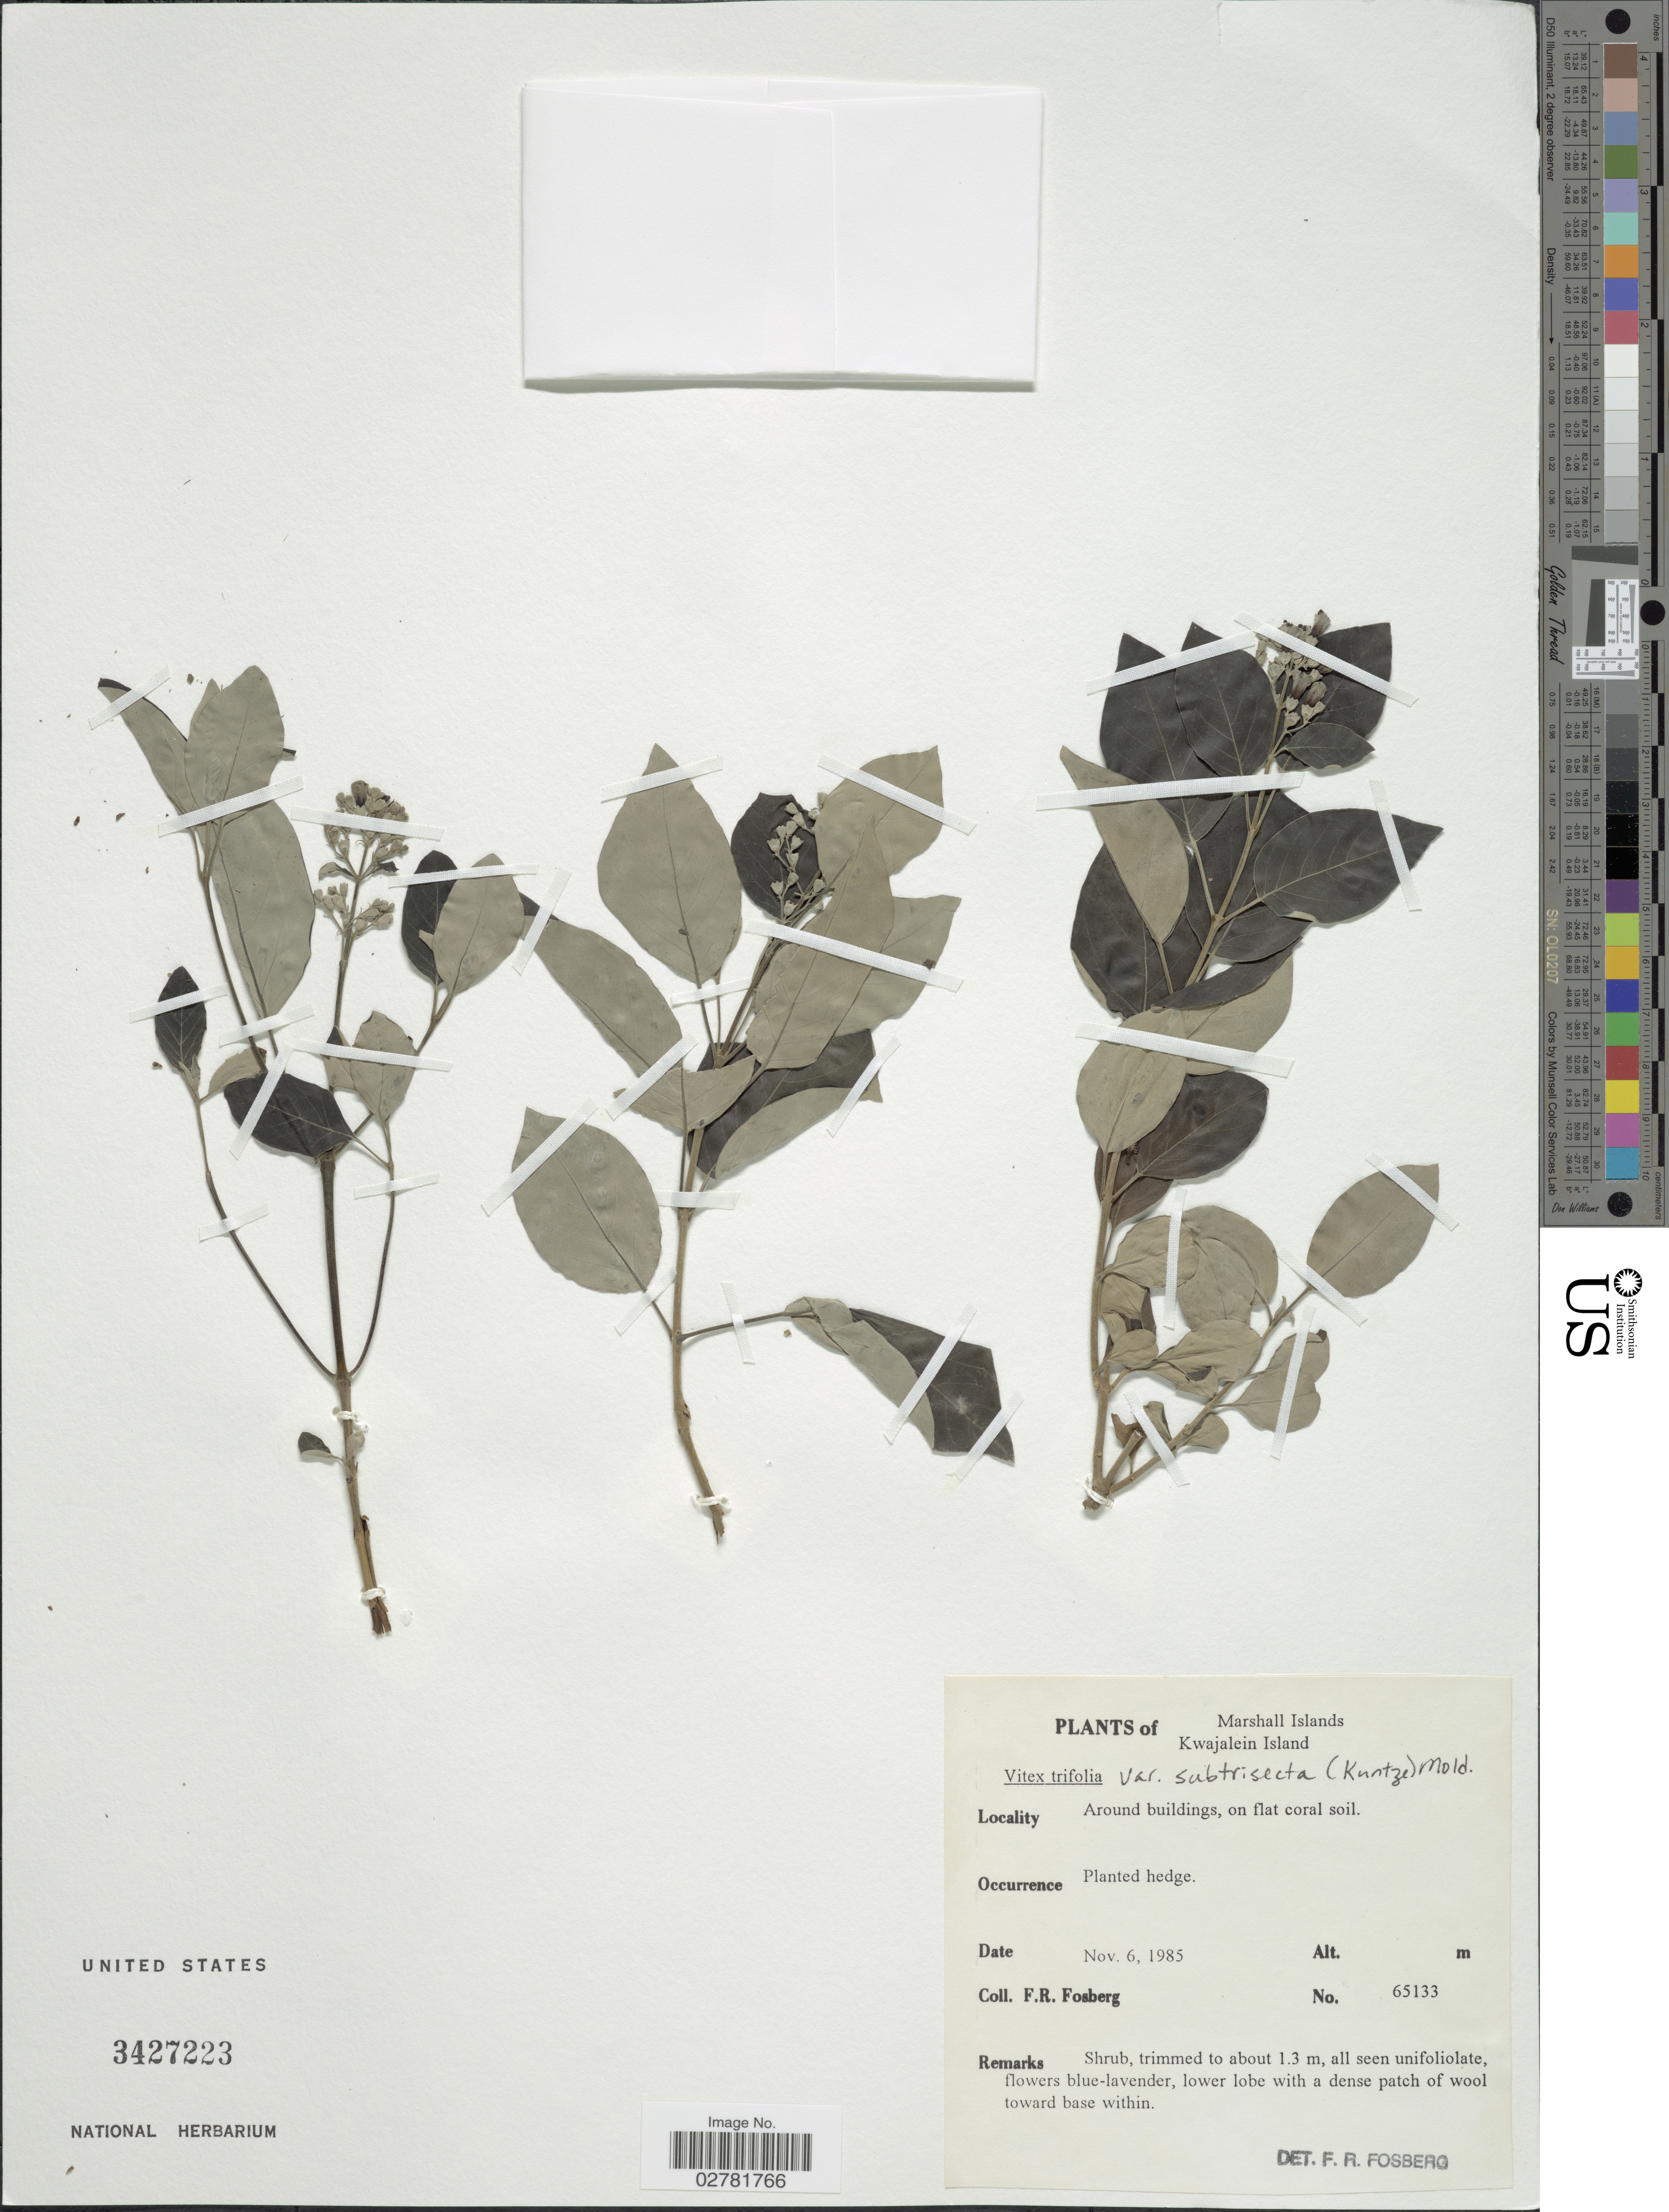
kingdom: Plantae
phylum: Tracheophyta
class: Magnoliopsida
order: Lamiales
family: Lamiaceae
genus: Vitex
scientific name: Vitex trifolia var. trifolia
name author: L.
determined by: Wagner, W. L., (BOT), Smithsonian Institution - National Museum of Natural History (UNITED STATES)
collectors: F. R. Fosberg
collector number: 65133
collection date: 1985-11-06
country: Marshall Islands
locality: Kwajalein Island. Around buildings, on flat coral soil.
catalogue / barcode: US 3427223